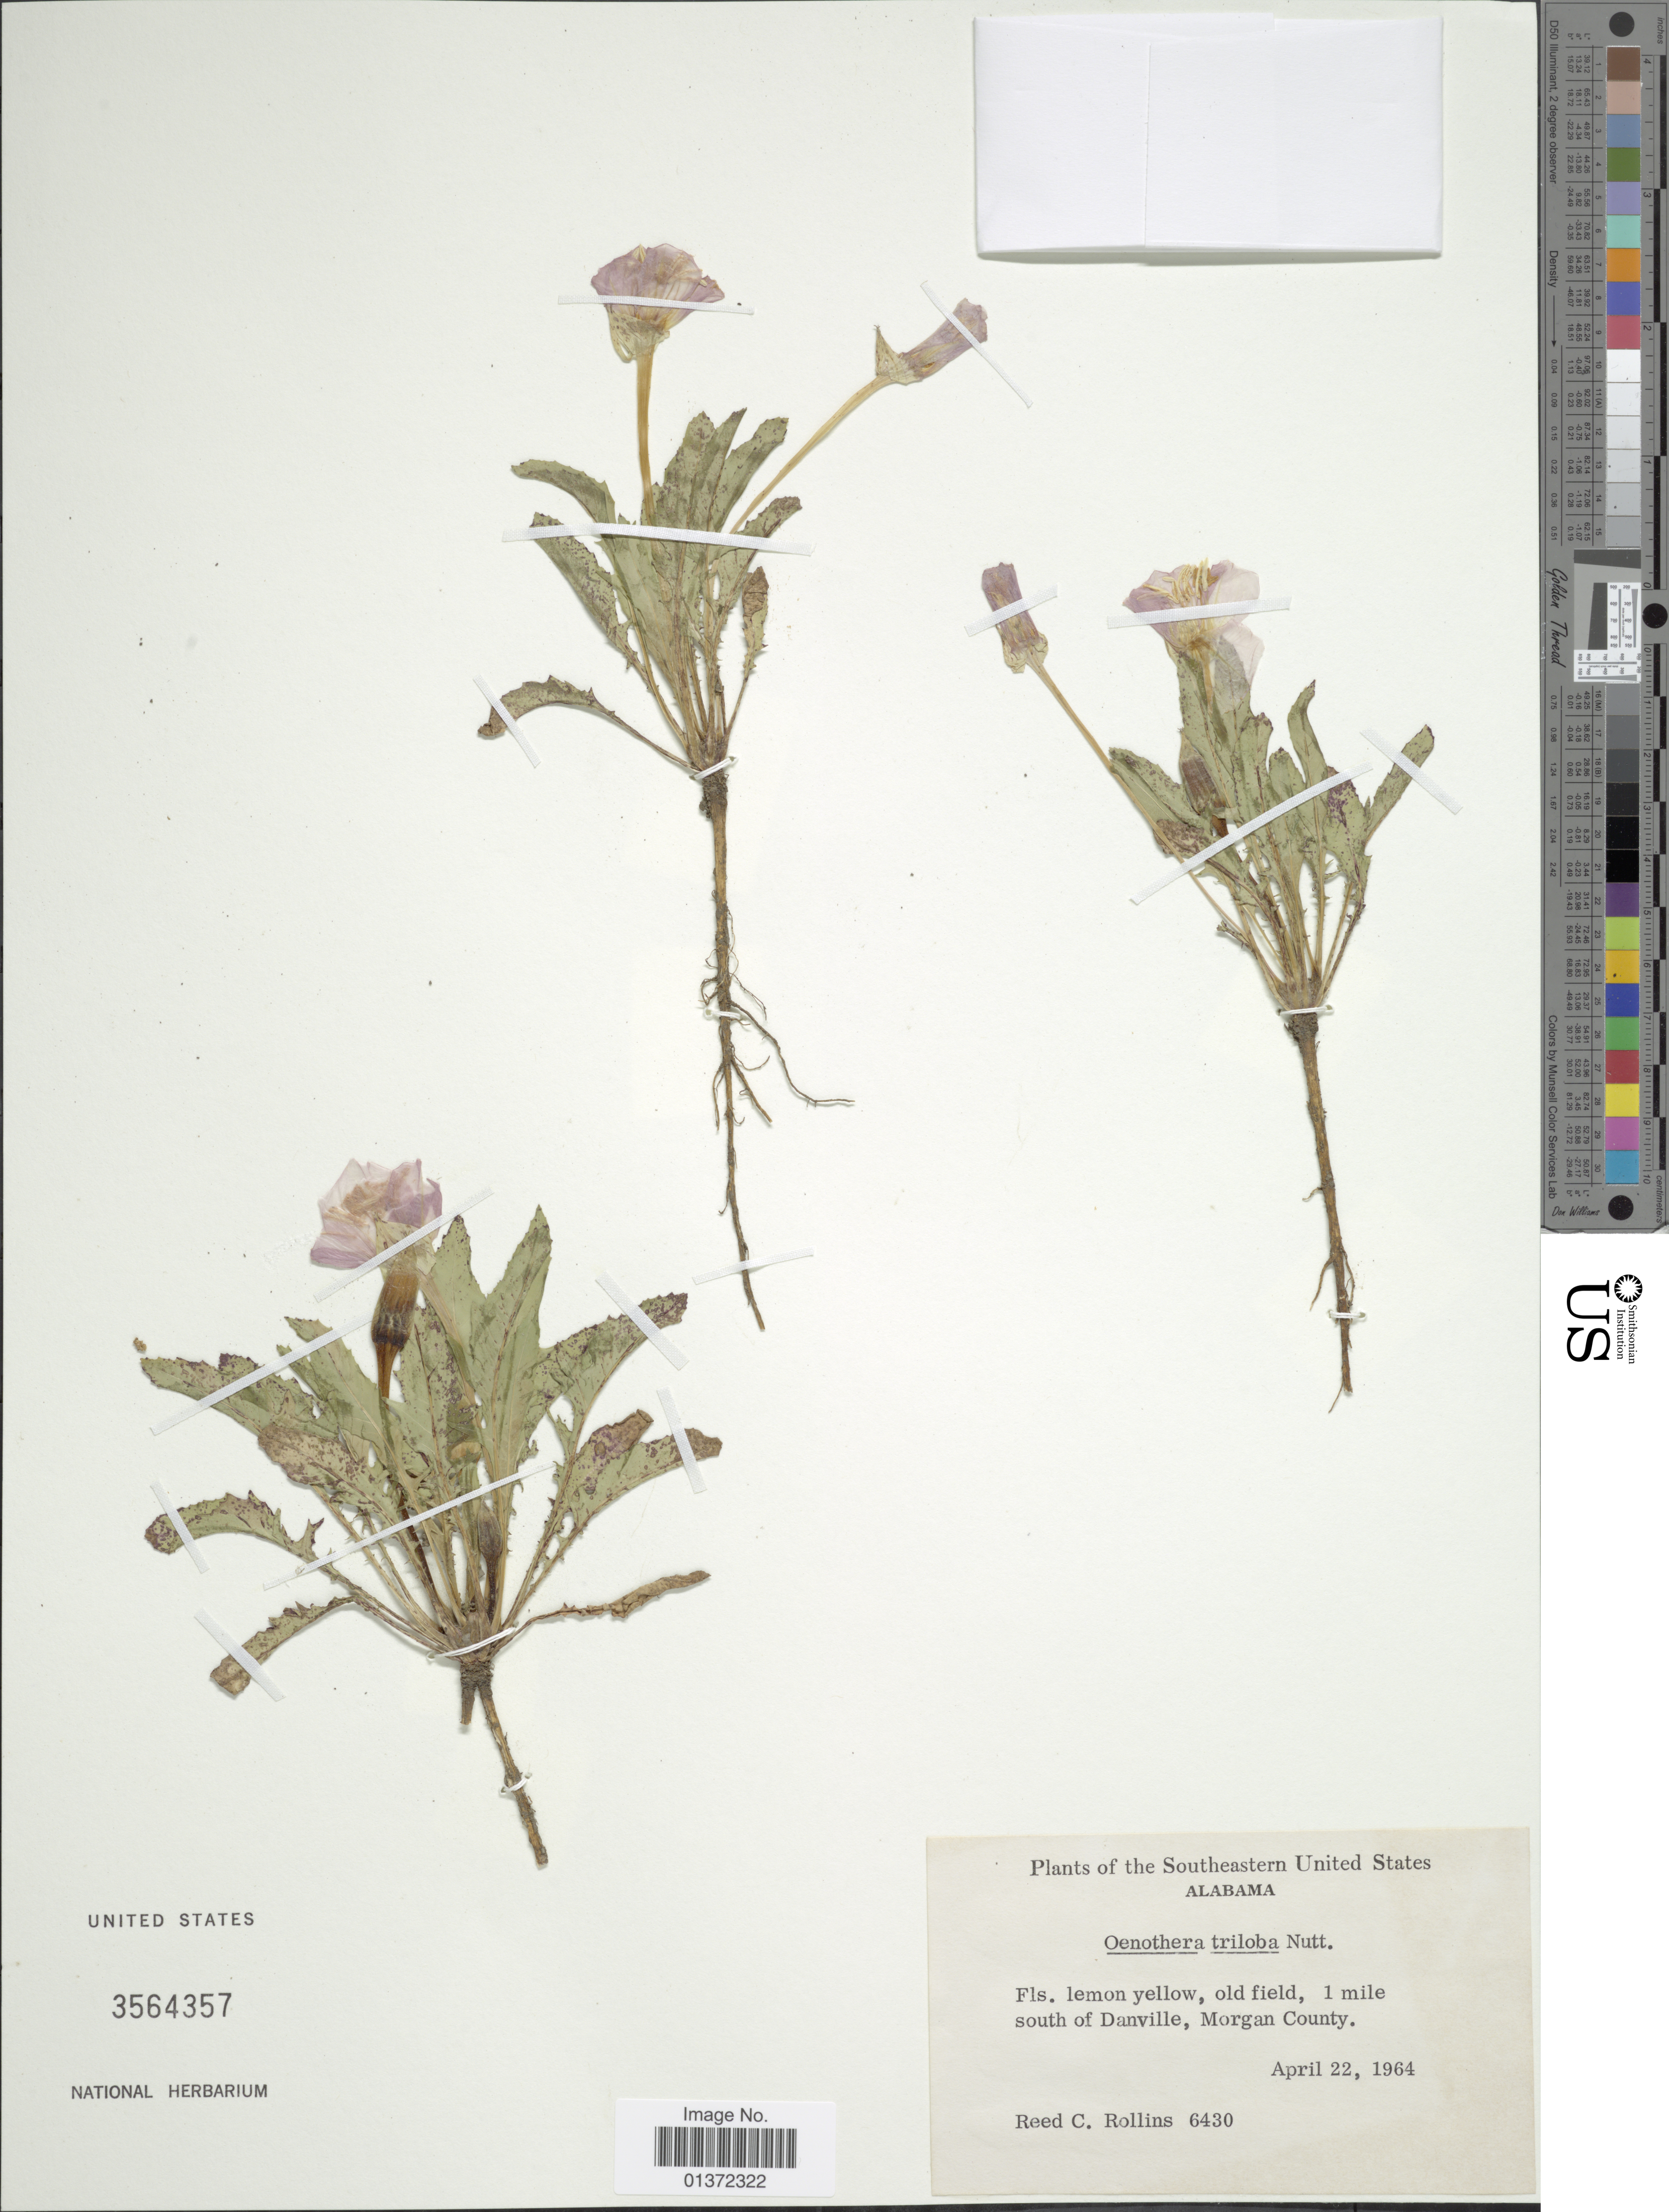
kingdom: Plantae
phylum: Tracheophyta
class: Magnoliopsida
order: Myrtales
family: Onagraceae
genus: Oenothera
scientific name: Oenothera triloba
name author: Nutt.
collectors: R. C. Rollins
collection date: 1964-04-22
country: United States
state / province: Alabama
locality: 1 mile south of Danville, Morgan County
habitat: old field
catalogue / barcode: US 3564357